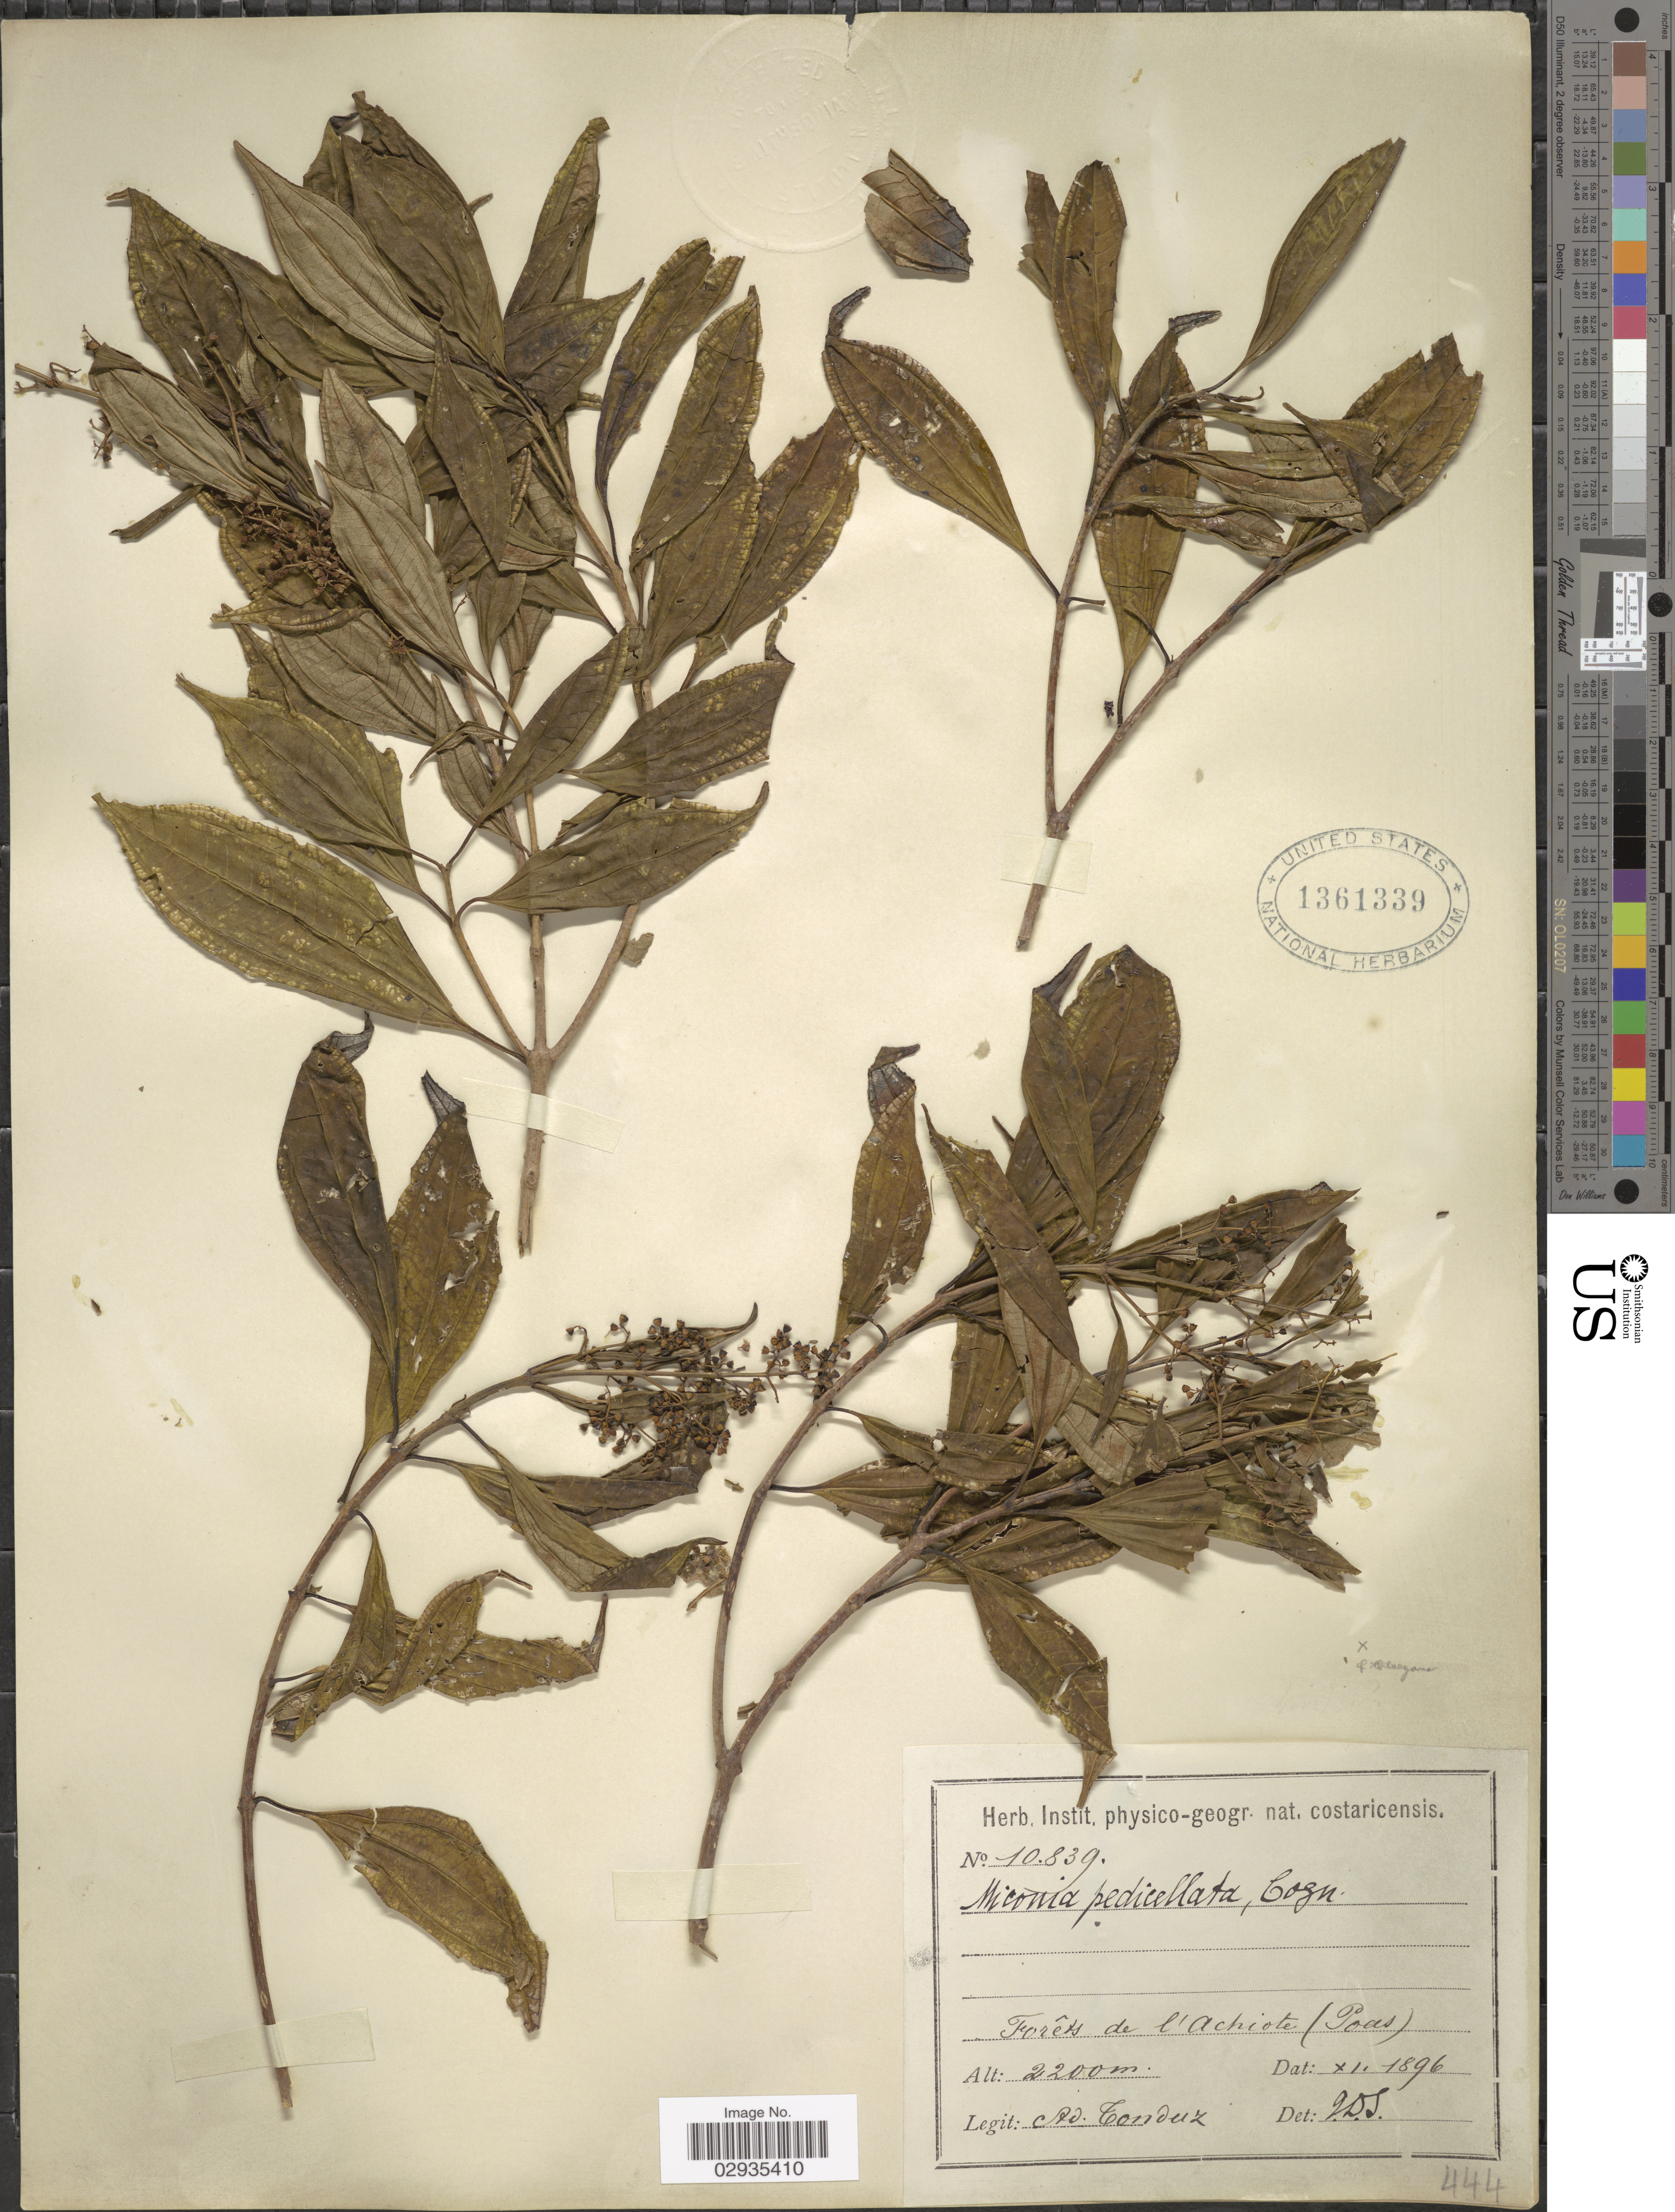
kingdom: Plantae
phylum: Tracheophyta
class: Magnoliopsida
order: Myrtales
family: Melastomataceae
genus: Miconia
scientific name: Miconia pedicellata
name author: Cogn.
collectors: A. Tonduz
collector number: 10839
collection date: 1896-11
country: Costa Rica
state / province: Alajuela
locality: Forêts de l'Achiote (Poas).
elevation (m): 2200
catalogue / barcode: US 1361339